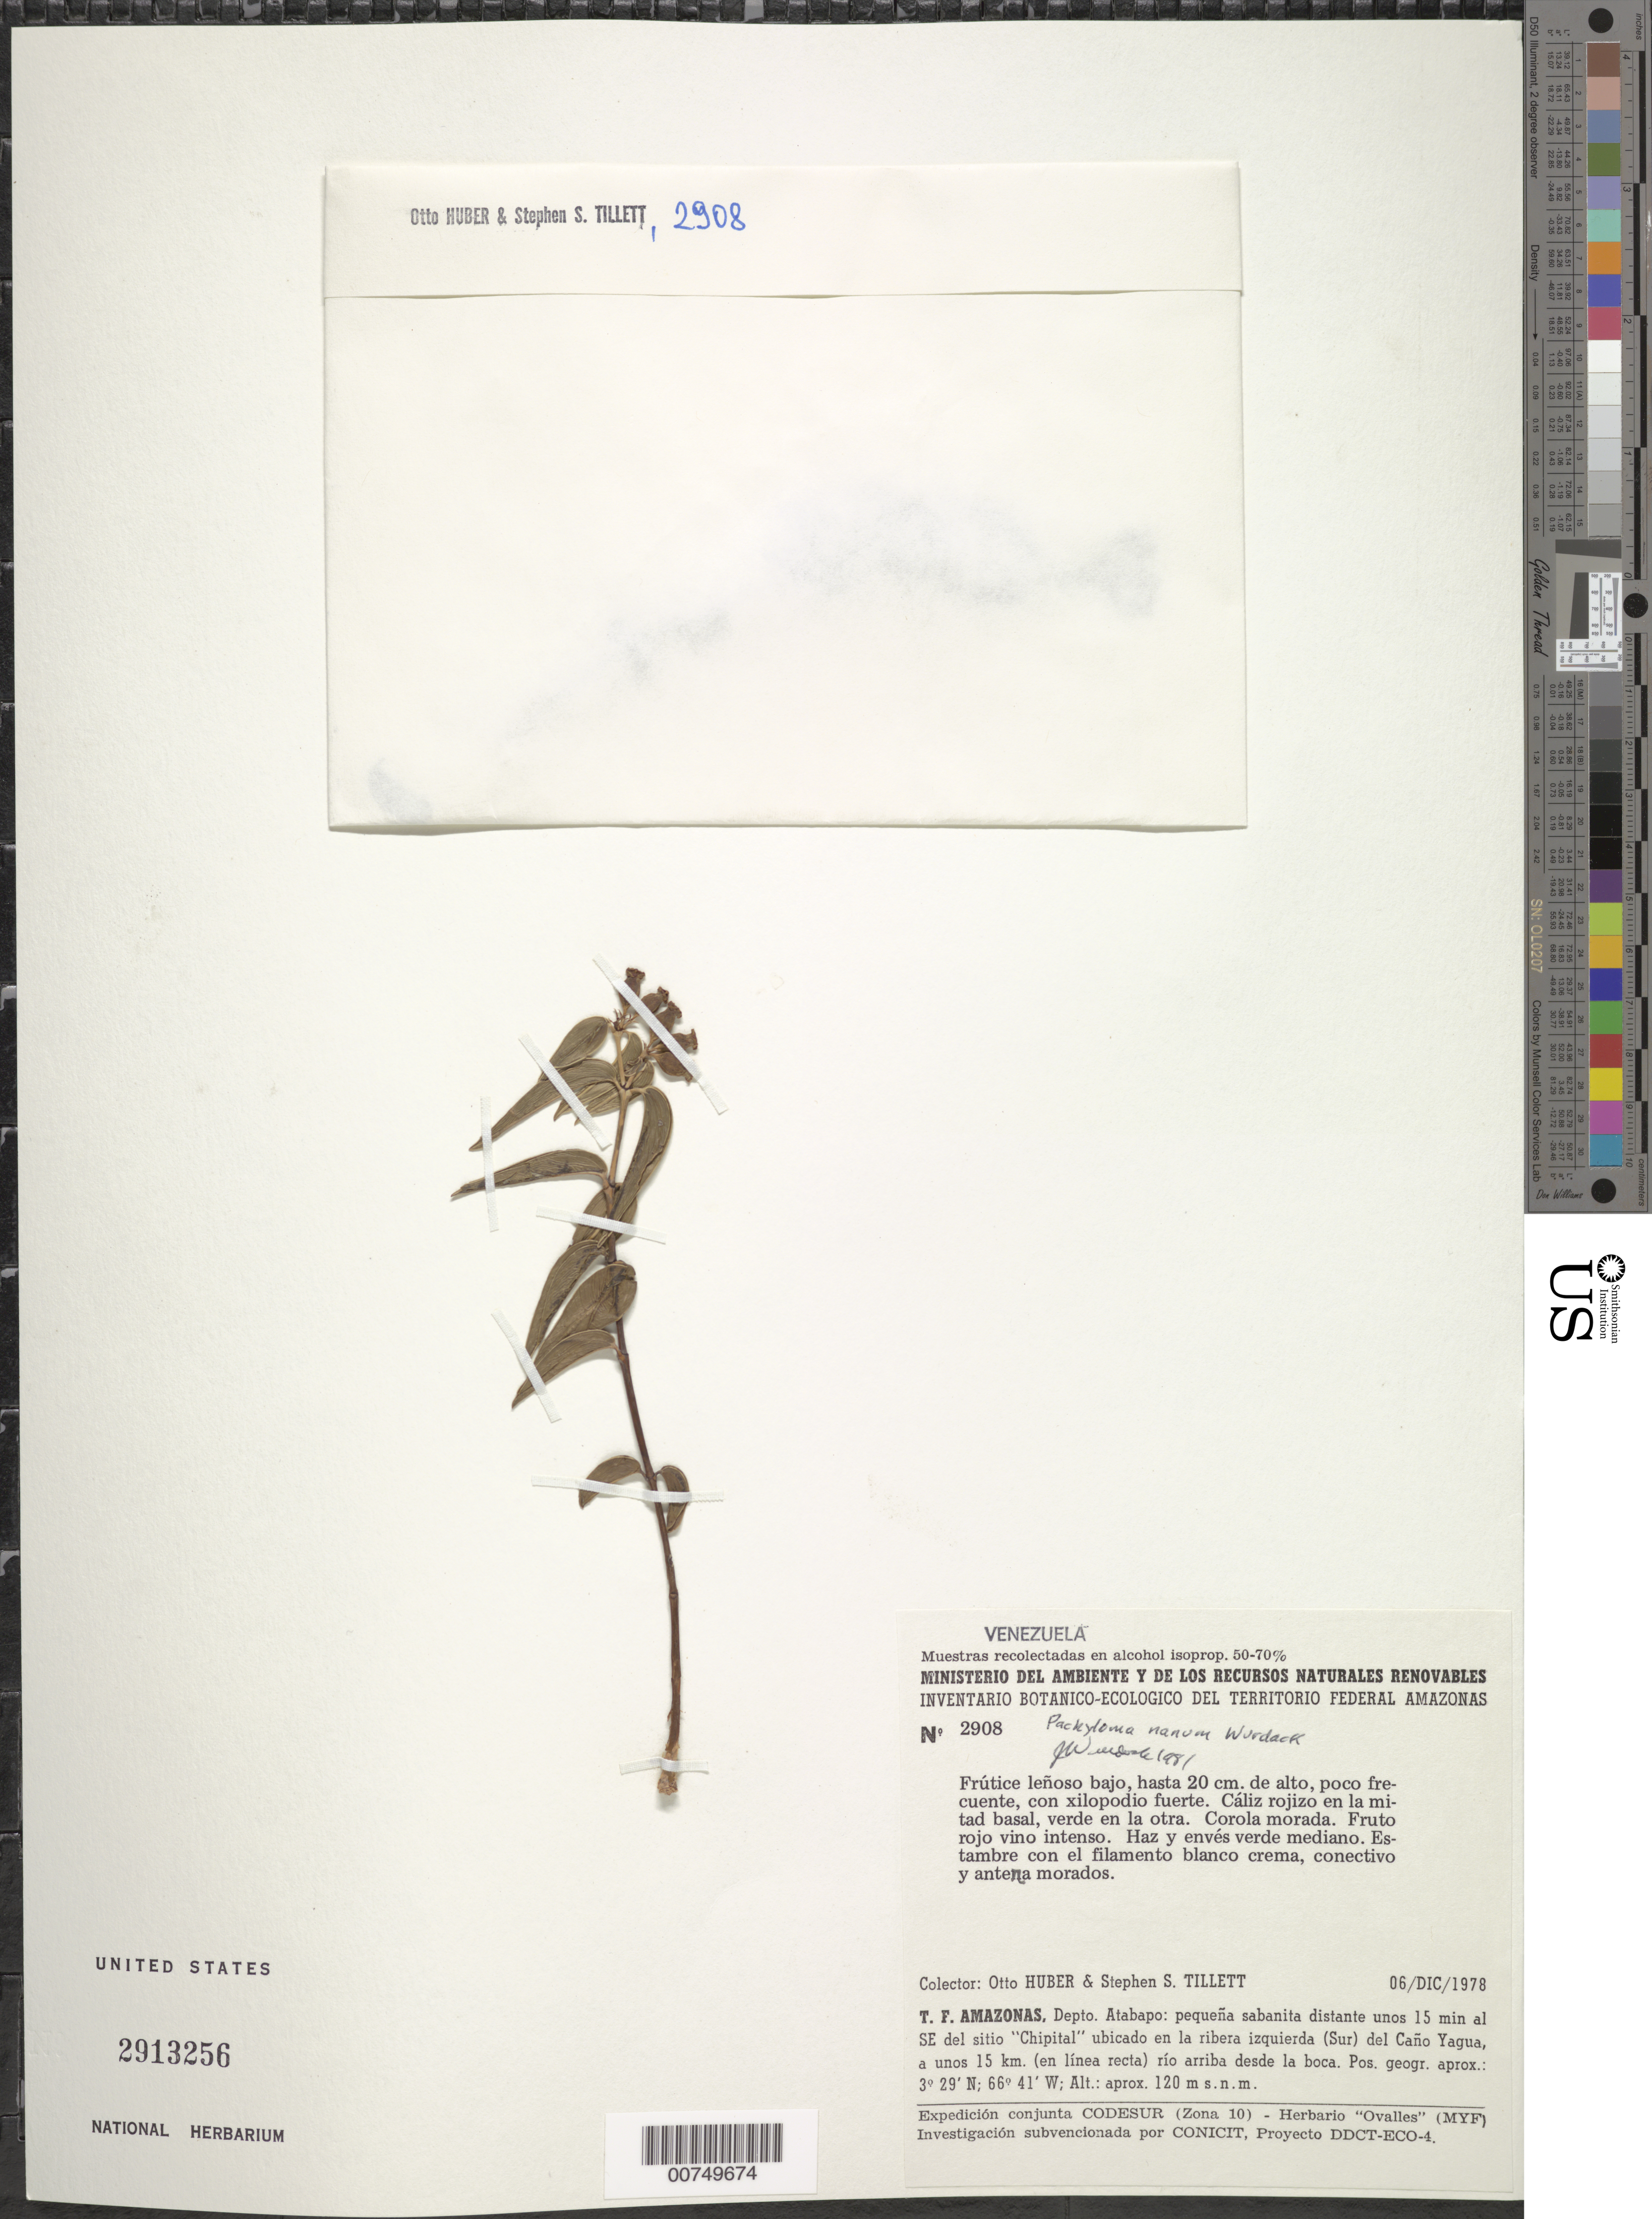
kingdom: Plantae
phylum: Tracheophyta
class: Magnoliopsida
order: Myrtales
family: Melastomataceae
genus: Pachyloma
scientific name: Pachyloma nanum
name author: Wurdack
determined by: Wurdack, John J., (US), US (UNITED STATES)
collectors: O. Huber & S. S. Tillett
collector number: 2908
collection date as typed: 6-Dec-78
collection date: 1978-12-06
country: Venezuela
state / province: Amazonas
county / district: Atabapo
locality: Caño Yagua, en la ribera izquierda ( Sur), 15 min SE del sitio "Chipital"; 15 km (en línea recta) río arriba desde la boca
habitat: Small savanna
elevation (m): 120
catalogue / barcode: US 2913256